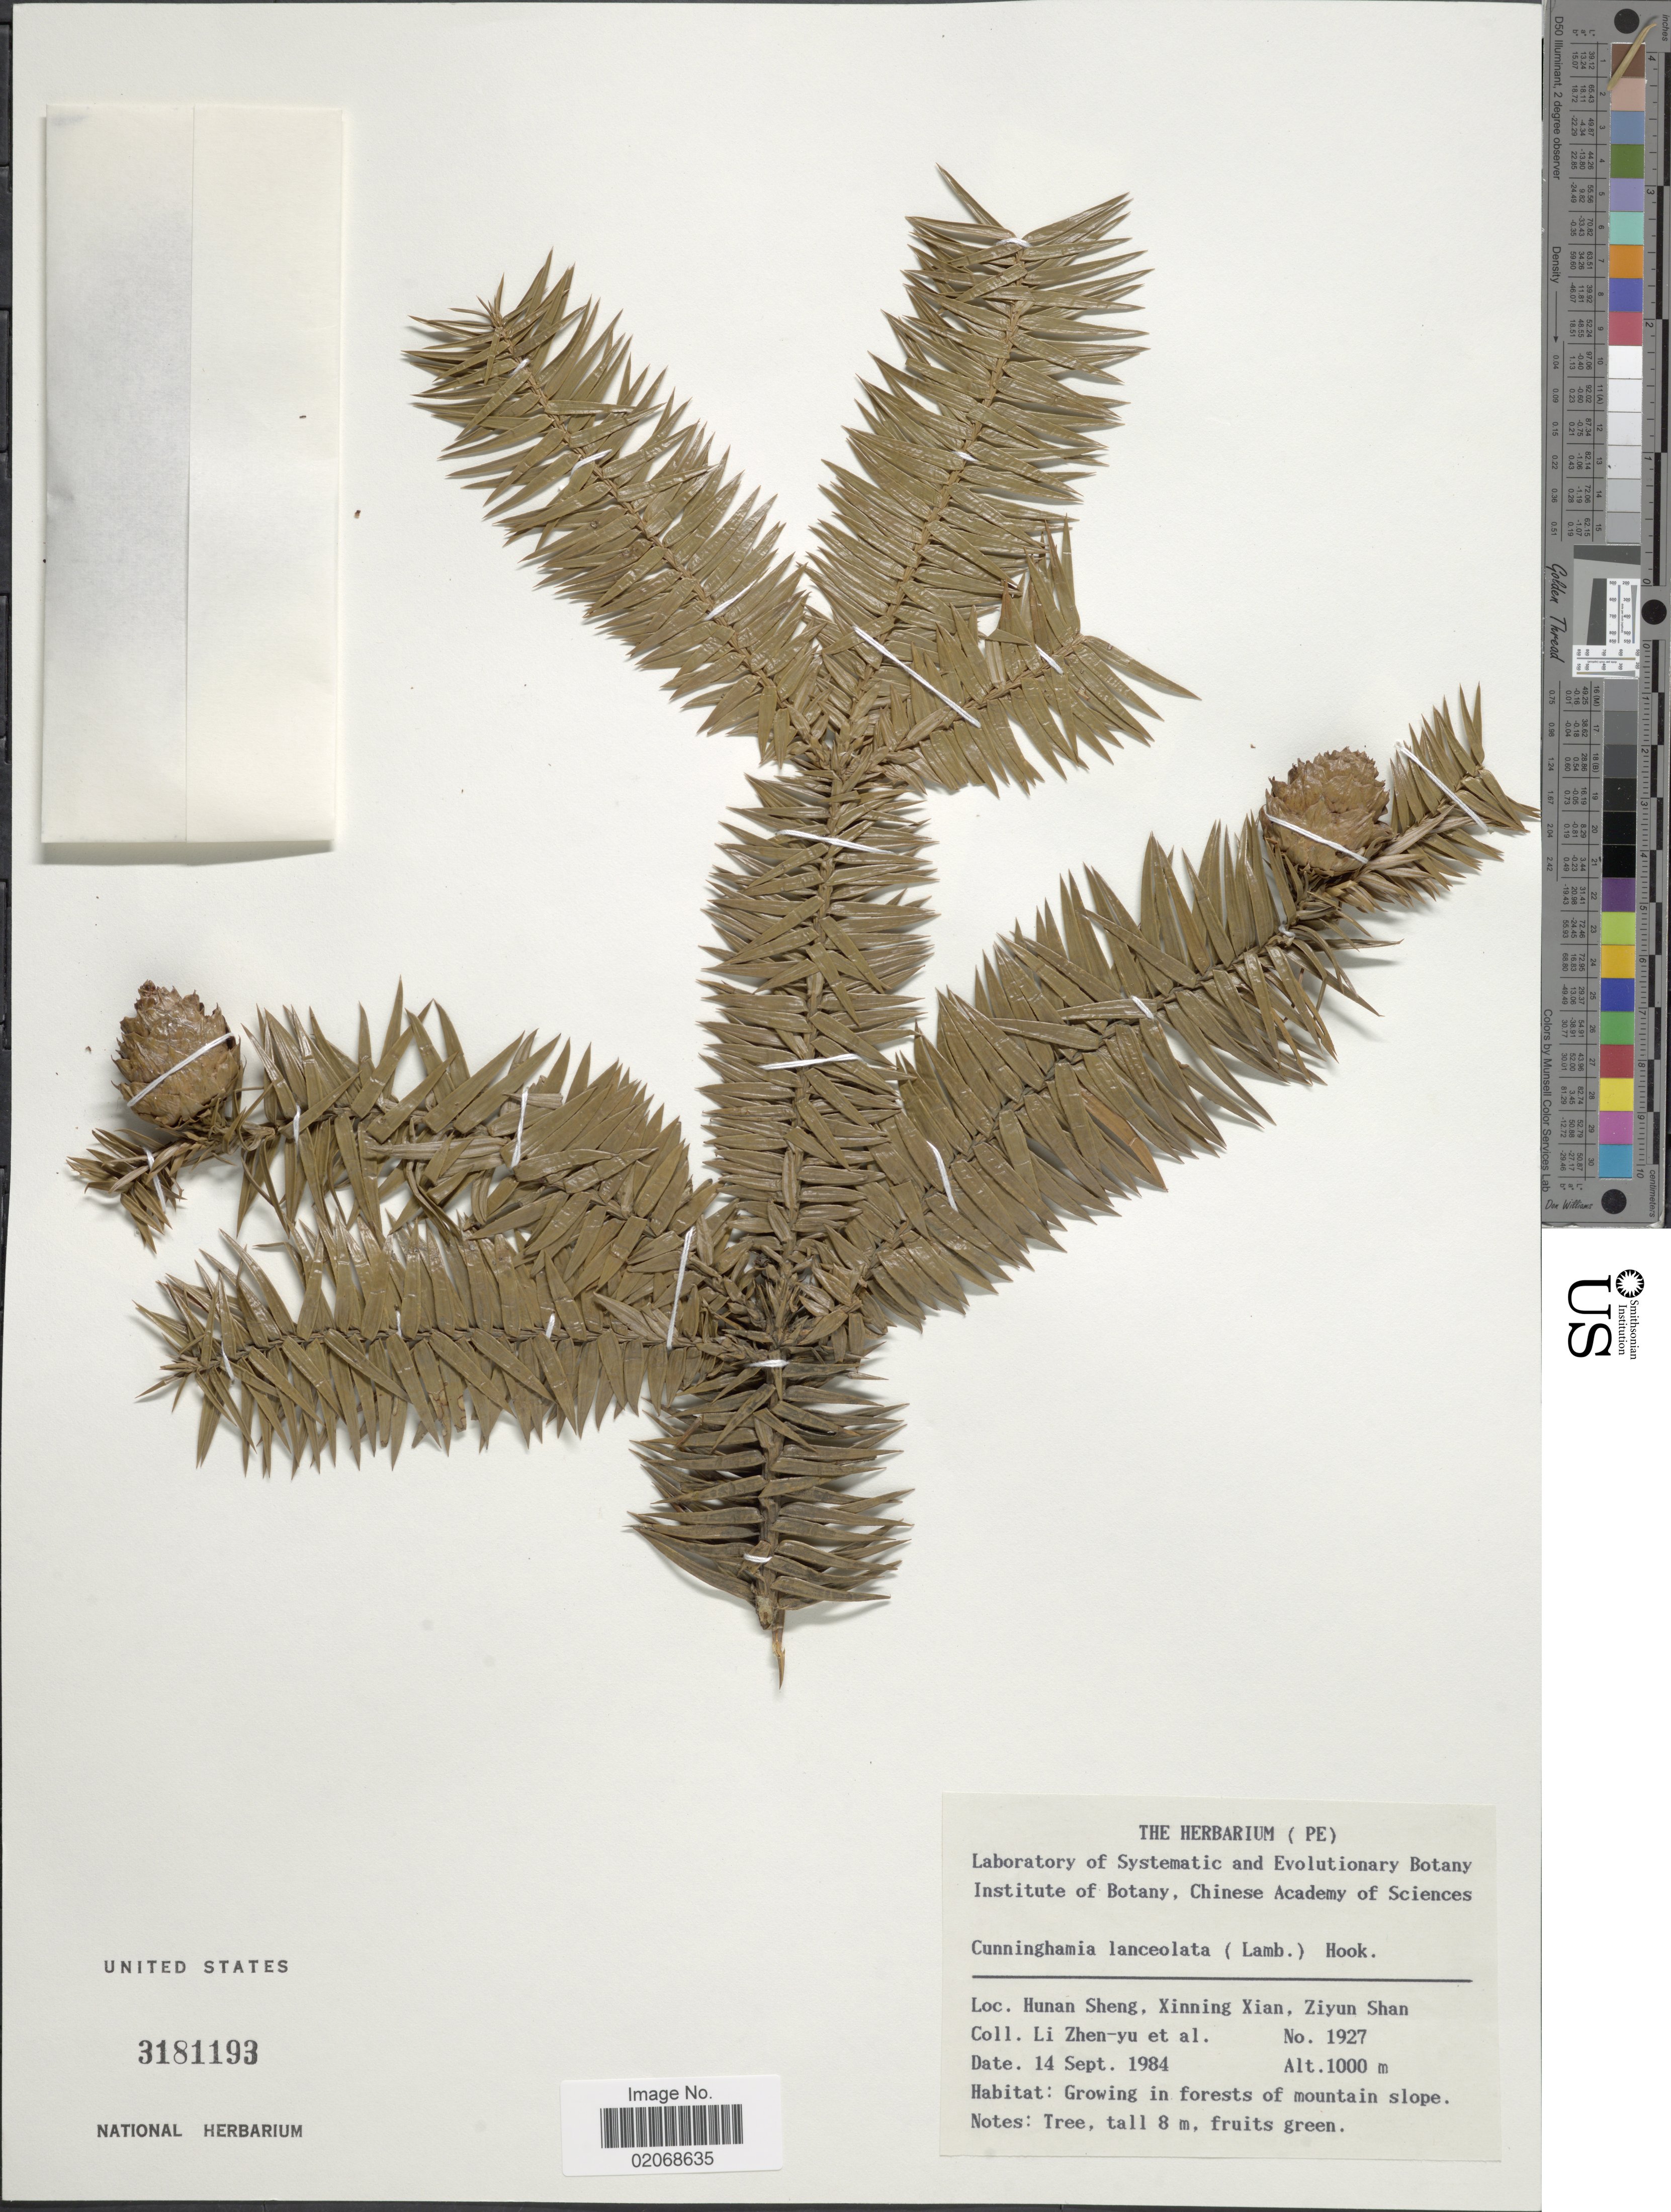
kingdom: Plantae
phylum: Tracheophyta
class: Pinopsida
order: Pinales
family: Cupressaceae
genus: Cunninghamia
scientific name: Cunninghamia lanceolata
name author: (Lamb.) Hook.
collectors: Z. Y. Li & et al.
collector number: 1927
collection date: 1984-09-14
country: China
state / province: Hunan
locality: Hunan Sheng, Xinning Xian, Ziyun Shan, in forests of mountain slope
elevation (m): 1000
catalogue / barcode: US 3181193